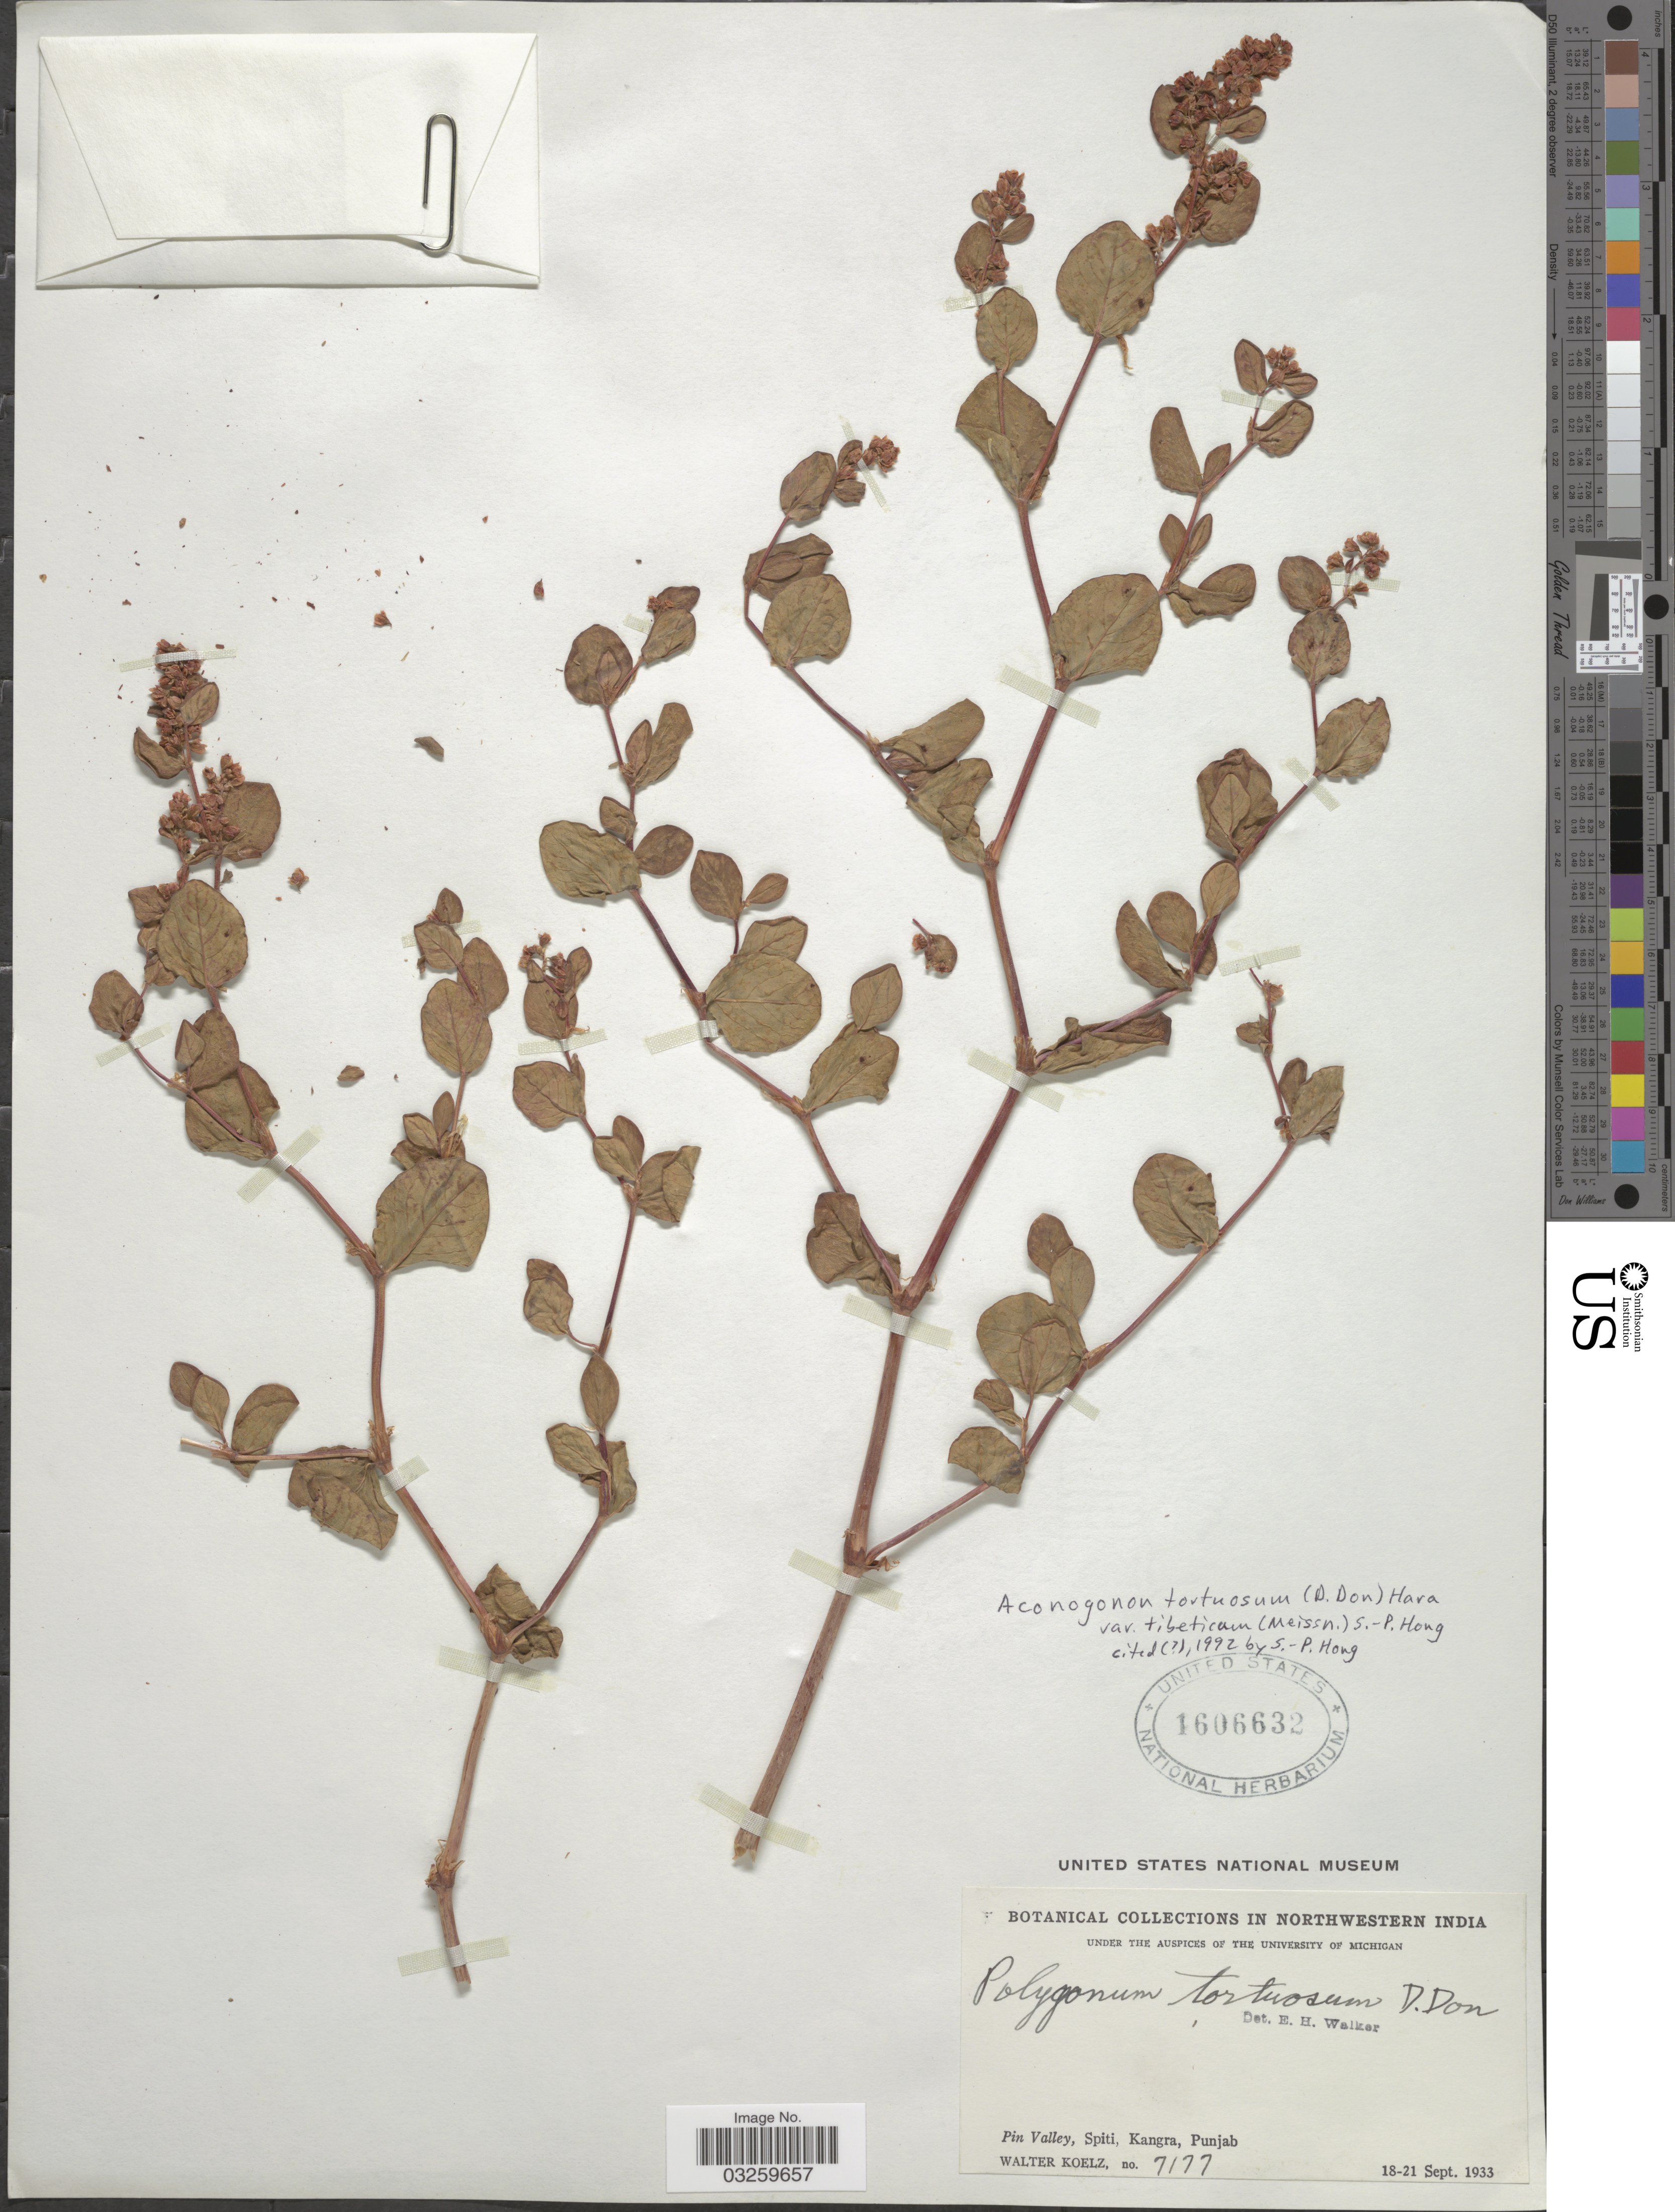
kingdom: Plantae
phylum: Tracheophyta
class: Magnoliopsida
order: Caryophyllales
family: Polygonaceae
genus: Koenigia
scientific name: Koenigia tortuosa var. tortuosa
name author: (D. Don) T.M. Schust. & Reveal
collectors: W. N. Koelz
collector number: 7177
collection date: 1933-09-18/1933-09-21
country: India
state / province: Punjab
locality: Northwestern India. Pin Valley, Spiti, Kangra, Punjab.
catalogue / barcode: US 1606632